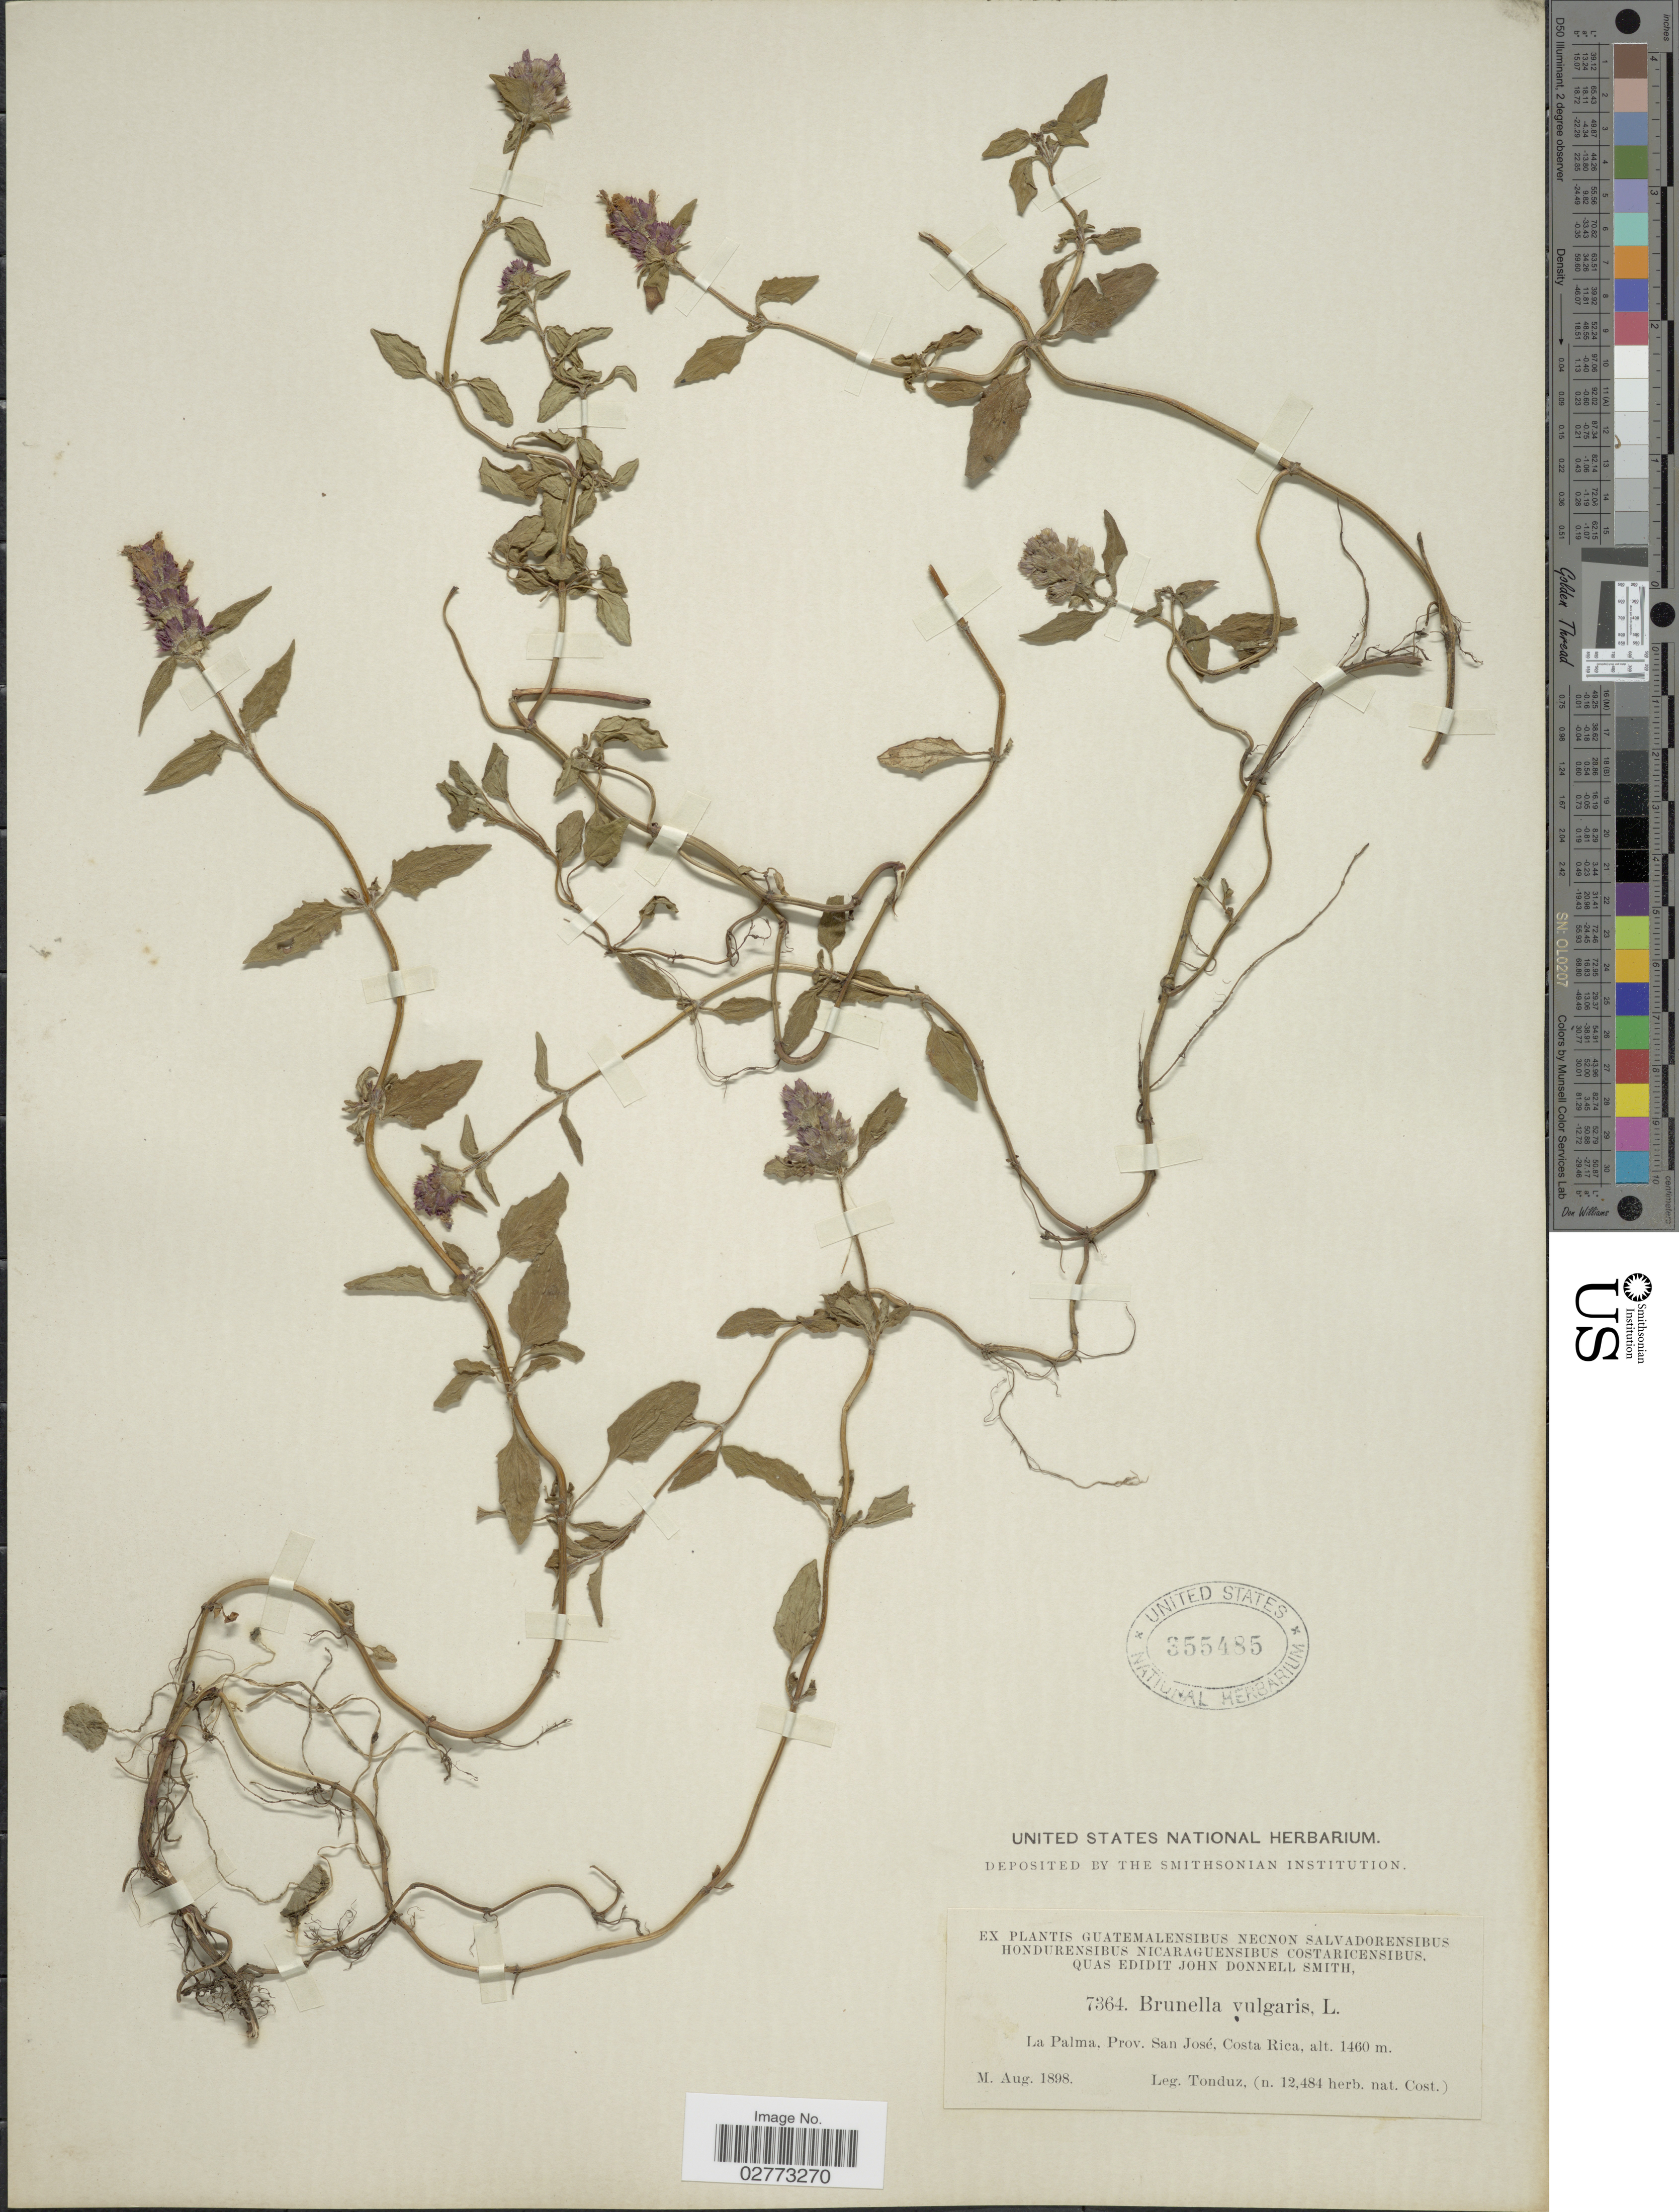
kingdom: Plantae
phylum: Tracheophyta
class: Magnoliopsida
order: Lamiales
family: Lamiaceae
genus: Prunella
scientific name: Prunella vulgaris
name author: L.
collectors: Tonduz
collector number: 7364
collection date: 1898-08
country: Costa Rica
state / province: San José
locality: La Palma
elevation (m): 1460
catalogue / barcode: US 355485